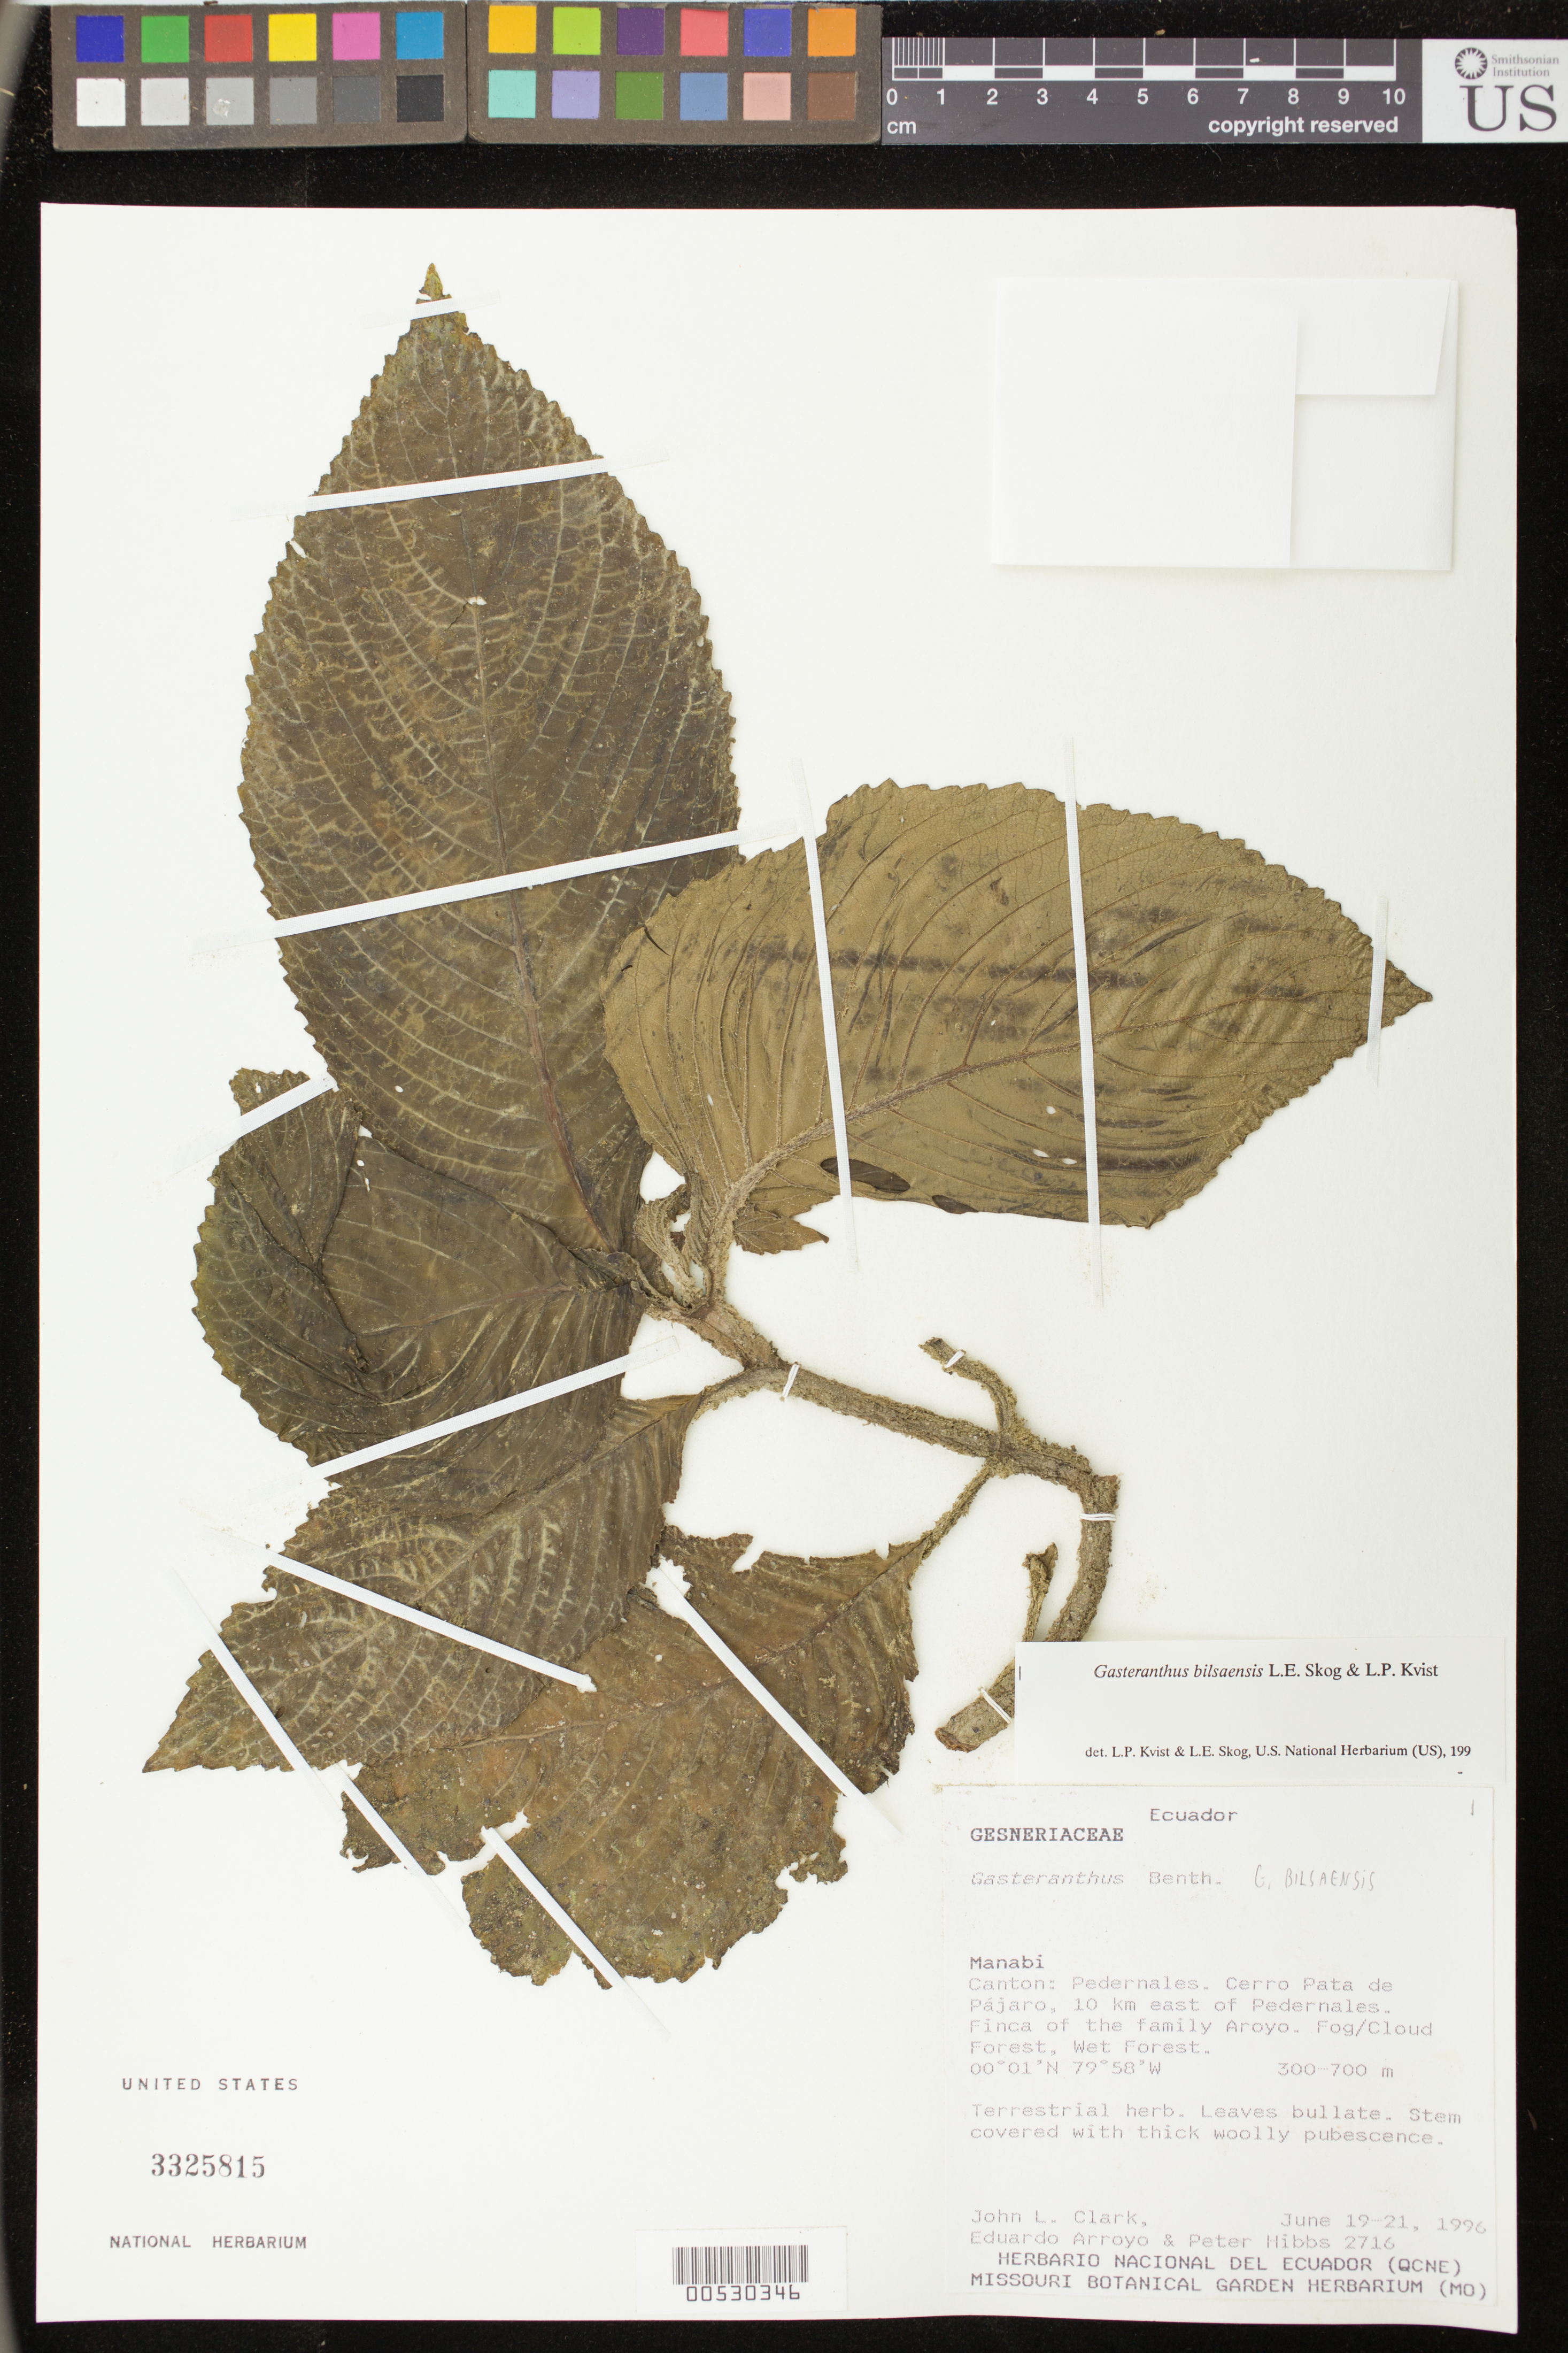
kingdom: Plantae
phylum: Tracheophyta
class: Magnoliopsida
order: Lamiales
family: Gesneriaceae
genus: Gasteranthus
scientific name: Gasteranthus bilsaensis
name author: L.E. Skog & L.P. Kvist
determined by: Skog, Laurence E.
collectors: J. L. Clark, E. Arroyo & P. Hibbs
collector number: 2716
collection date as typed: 19-21 Jun 1996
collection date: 1996-06-19/1996-06-21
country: Ecuador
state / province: Manabí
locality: Canton Pedernales, Cerro Pata de Pájaro, 10 km E of Pedernales, Finca of the family Aroyo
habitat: Fog/cloud forest, wet forest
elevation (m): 300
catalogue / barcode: US 3325815